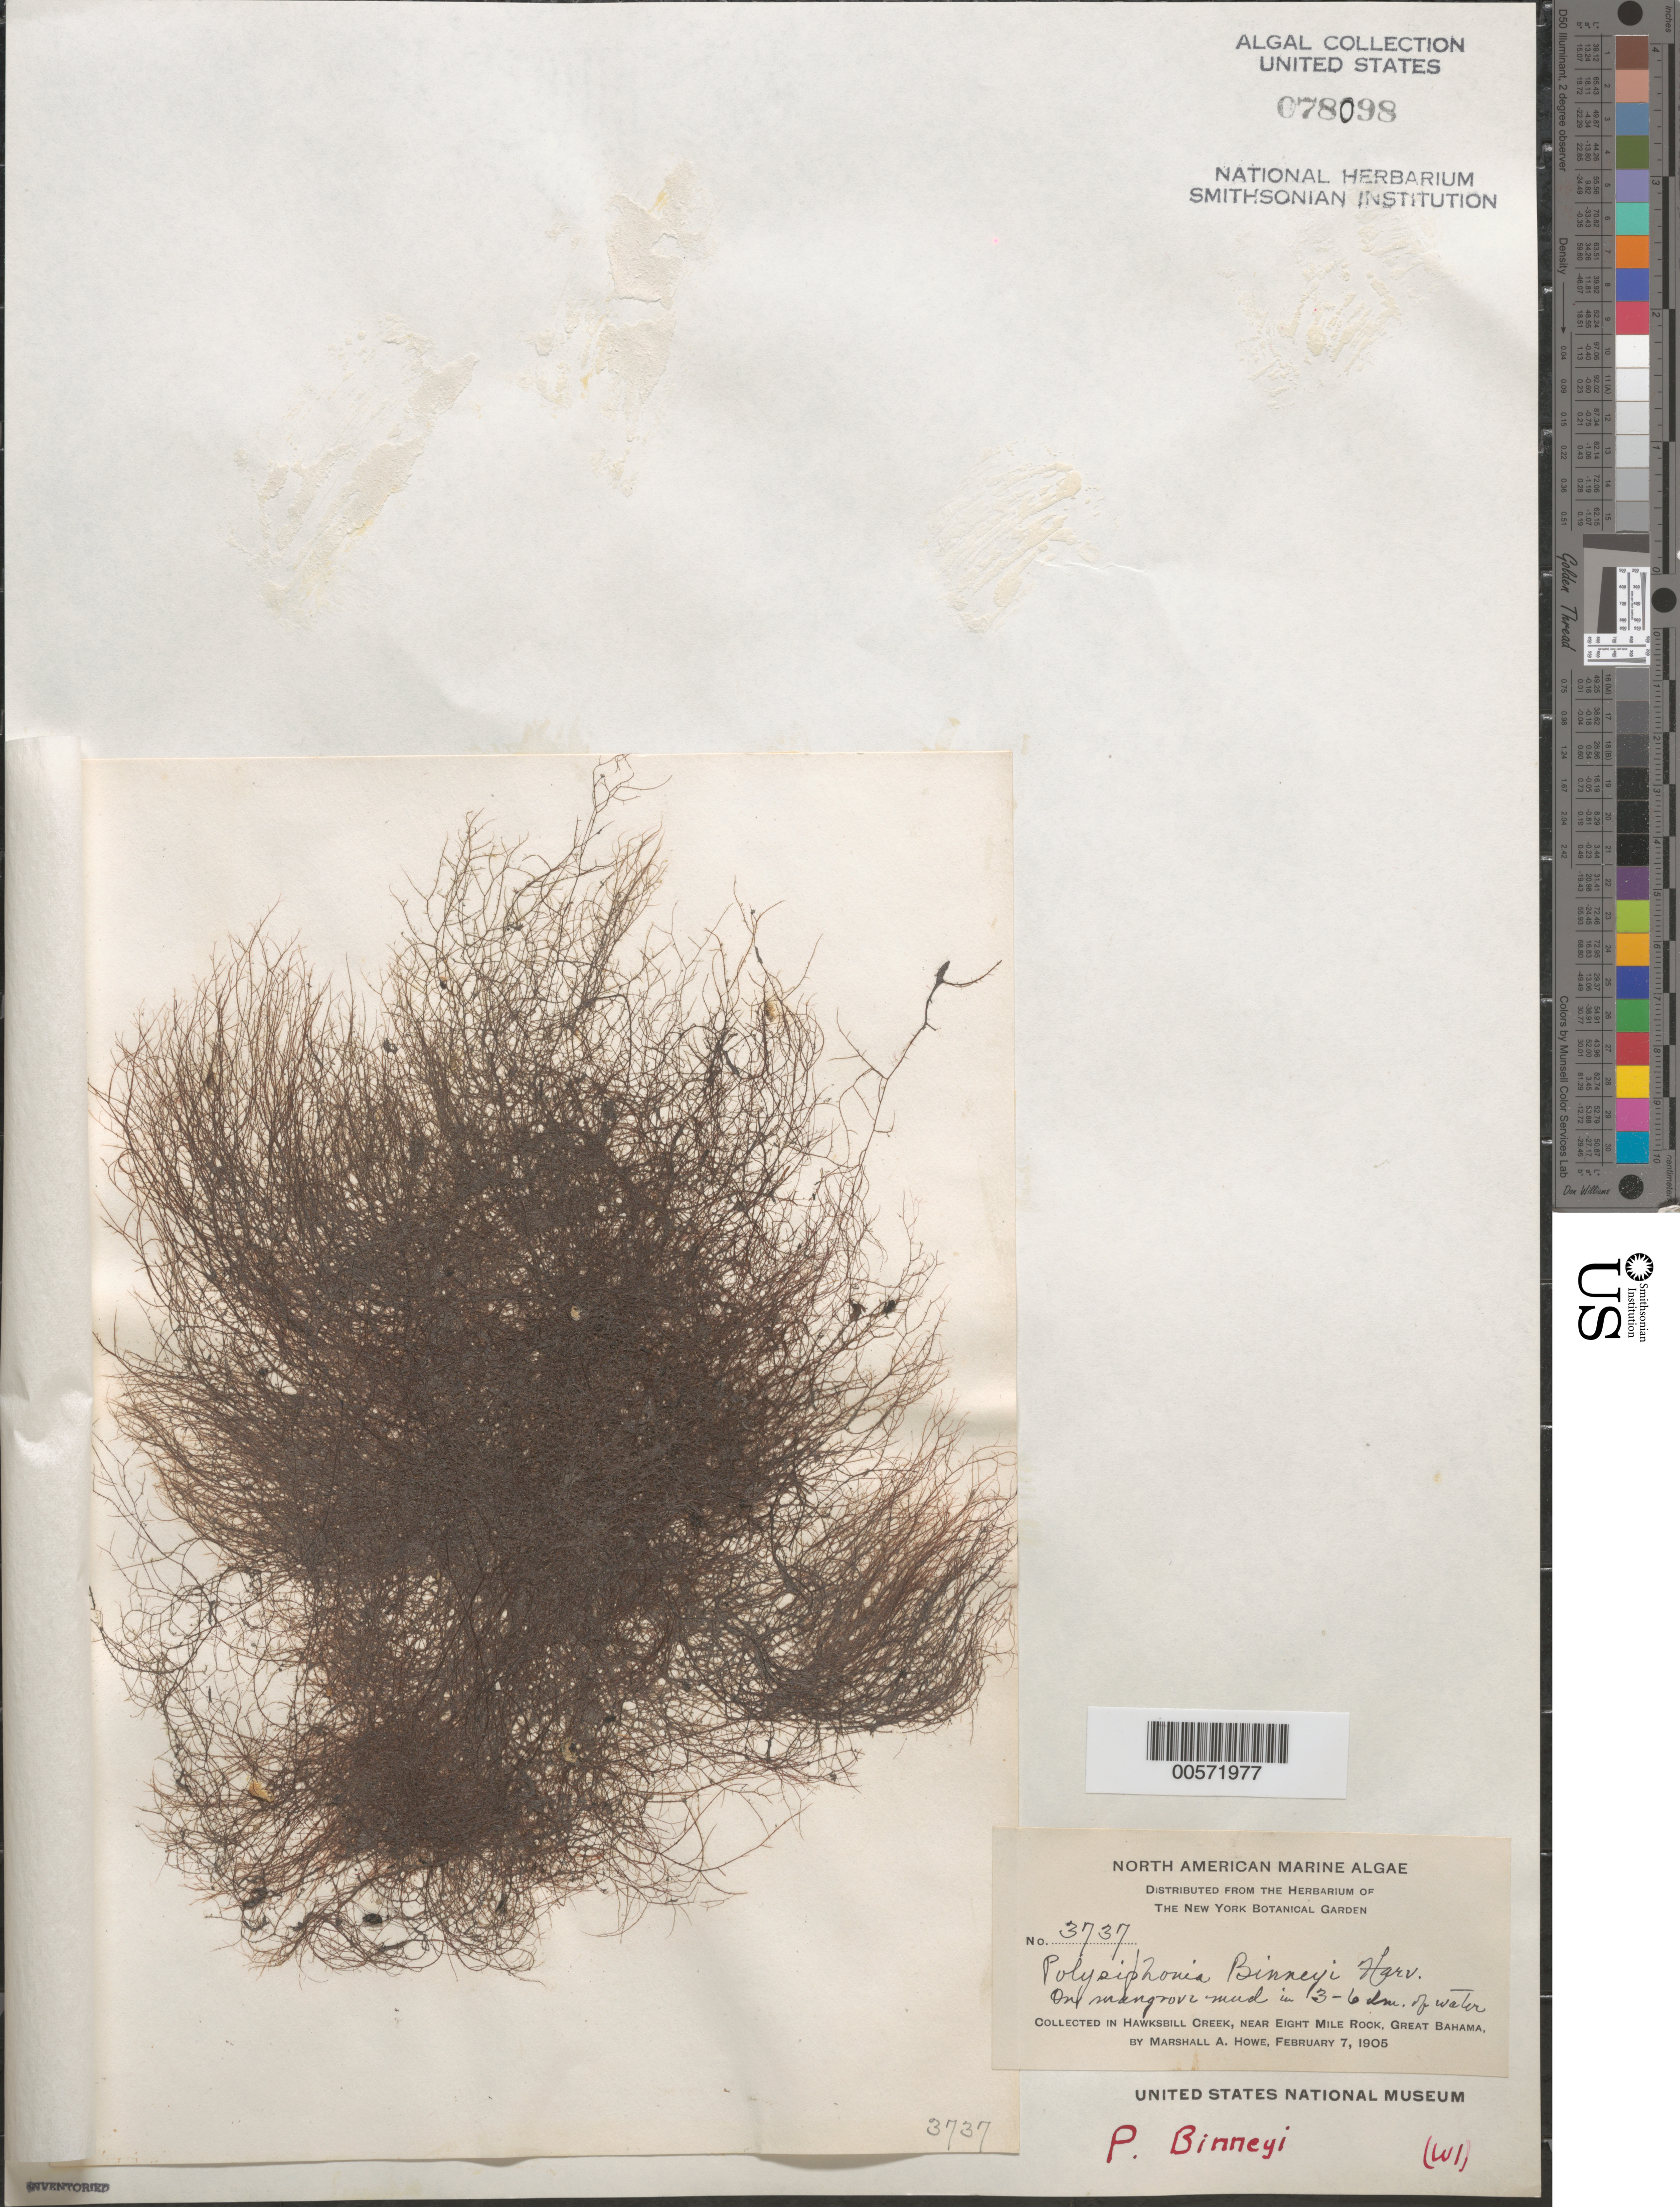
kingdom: Plantae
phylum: Rhodophyta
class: Florideophyceae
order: Ceramiales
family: Rhodomelaceae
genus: Polysiphonia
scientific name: Polysiphonia binneyi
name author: Harv.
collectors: M. A. Howe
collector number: MAH 3737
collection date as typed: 07 Feb 1905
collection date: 1905-02-07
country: Bahamas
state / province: Grand Bahama Island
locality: Hawksbill creek, near eight mile rock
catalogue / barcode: US 78098